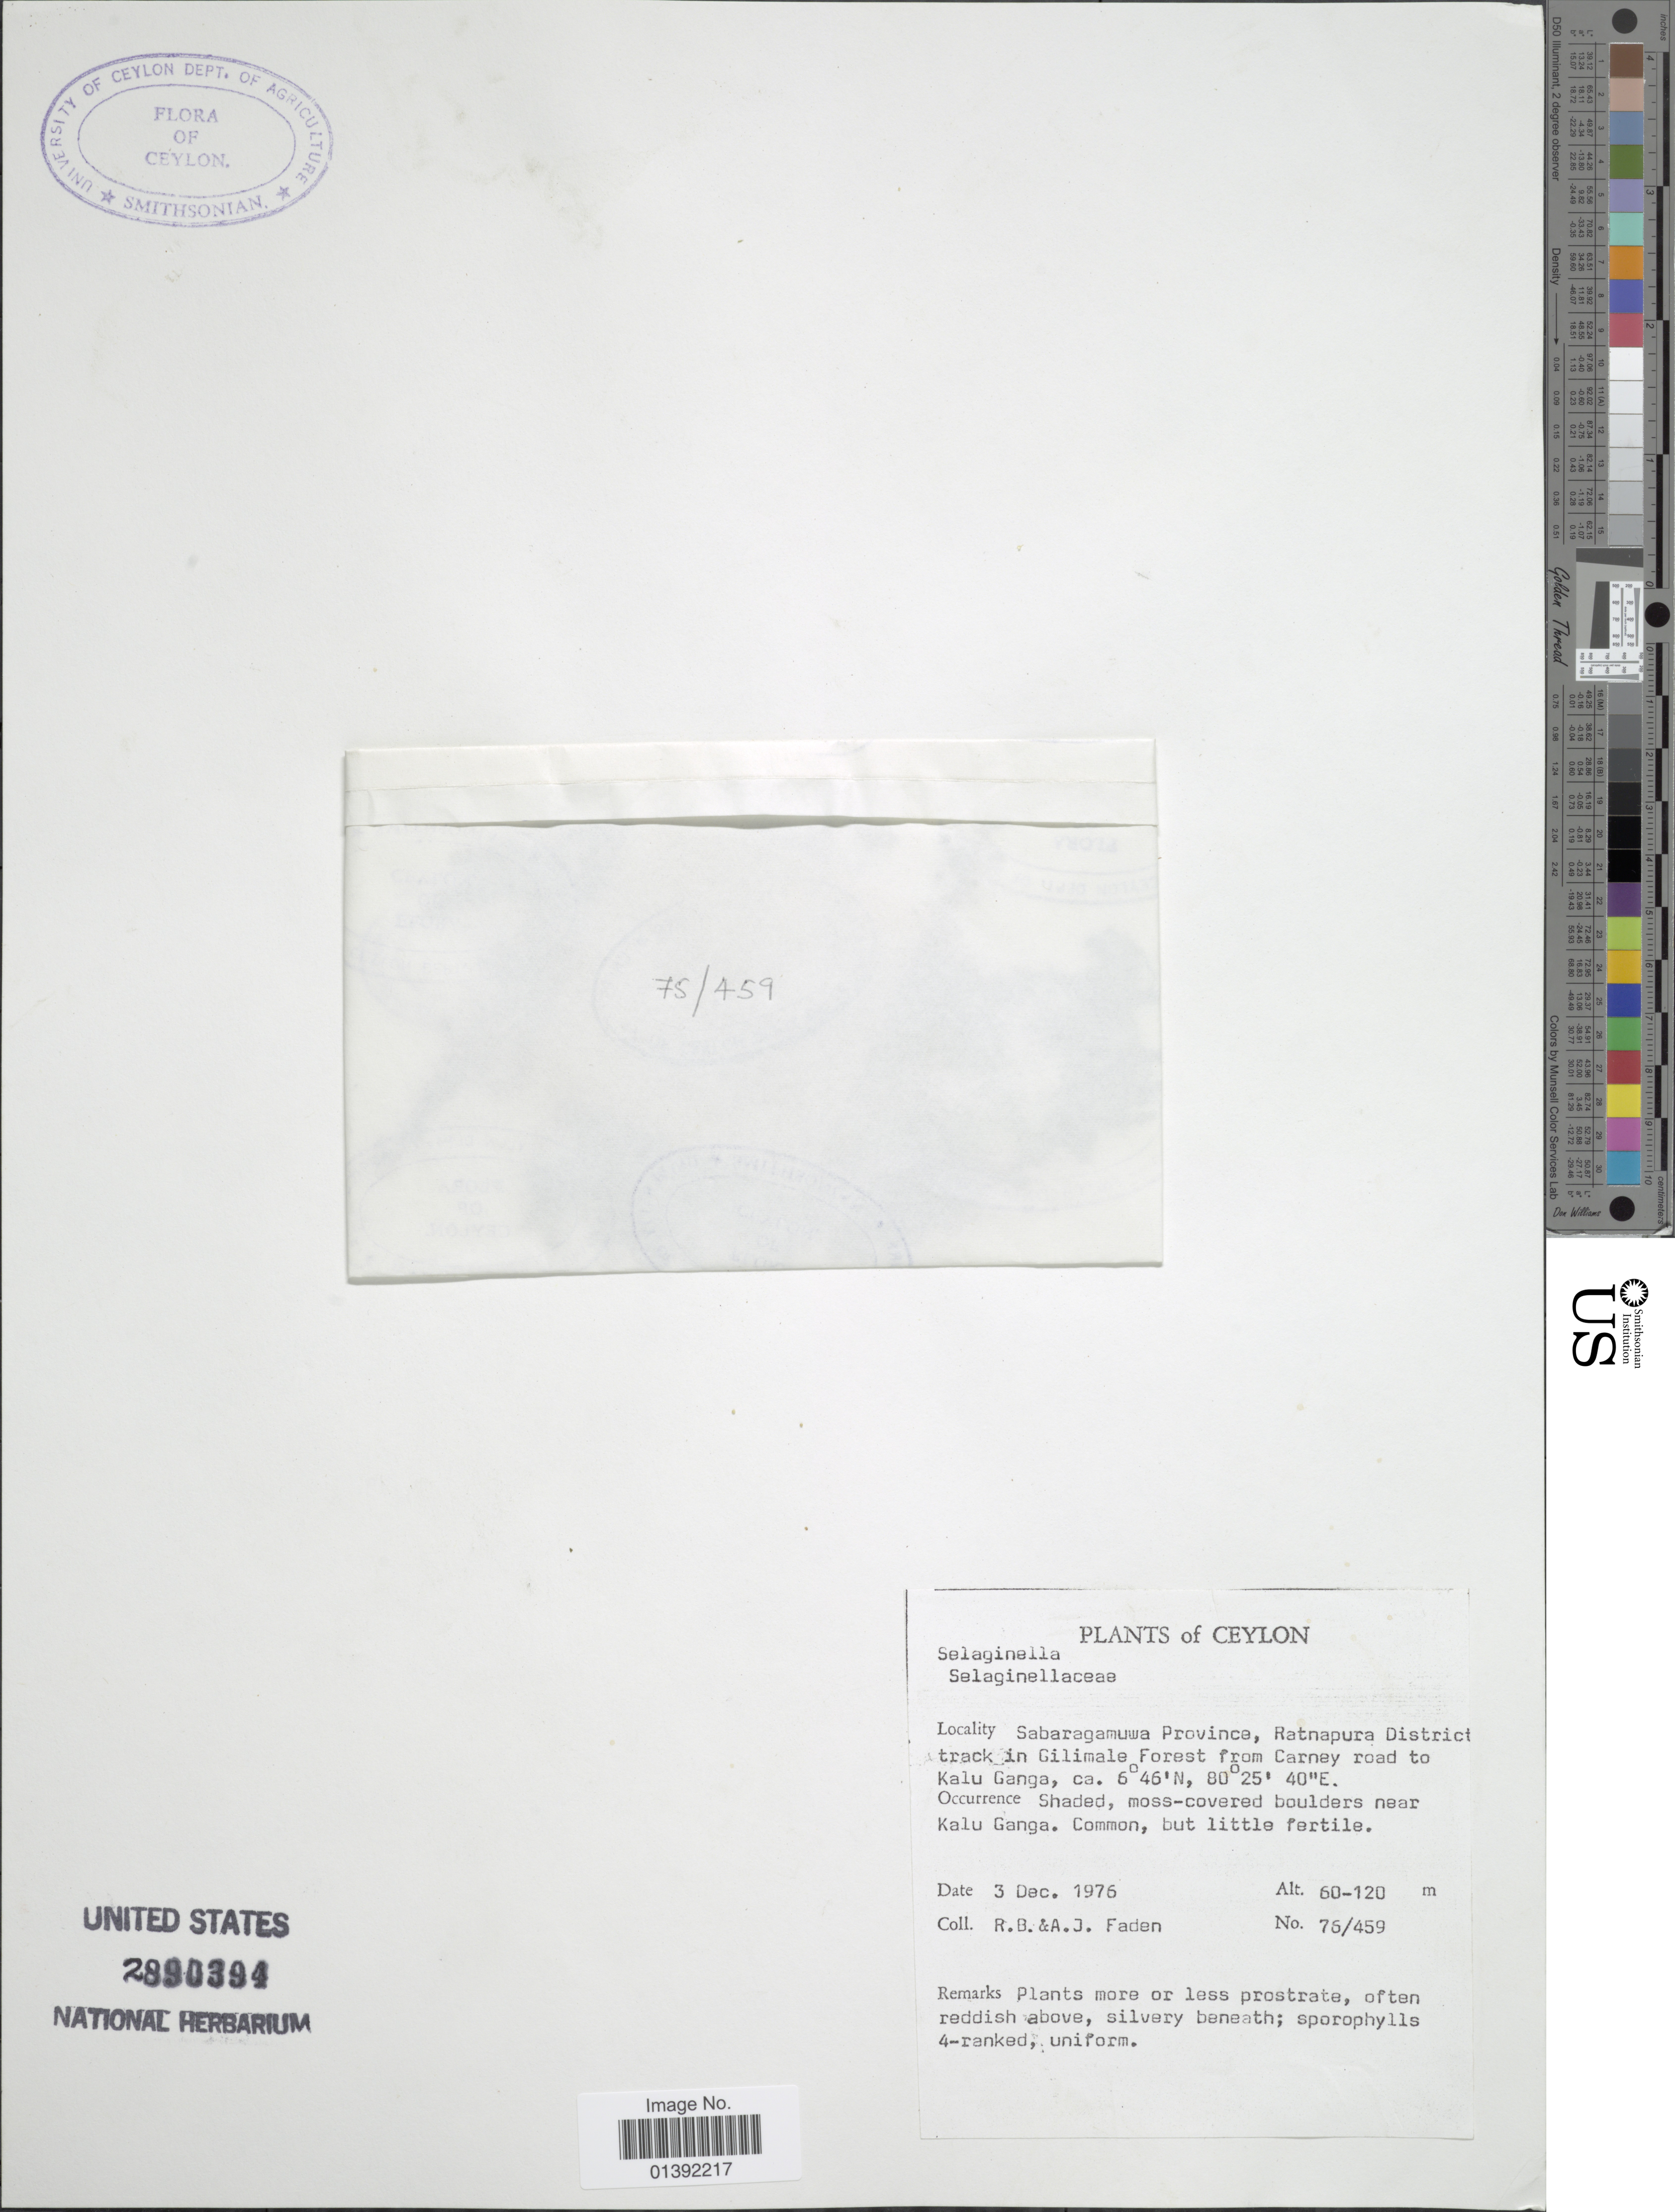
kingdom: Plantae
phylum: Tracheophyta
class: Lycopodiopsida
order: Selaginellales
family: Selaginellaceae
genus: Selaginella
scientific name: Selaginella sp.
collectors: R. B. Faden & A. J. Faden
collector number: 76/459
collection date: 1976-12-03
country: Sri Lanka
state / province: Sabaragamuwa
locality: Ratnapura District track in Gilimale Forest from Carney road to Kalu Ganga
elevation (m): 60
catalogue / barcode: US 2890394